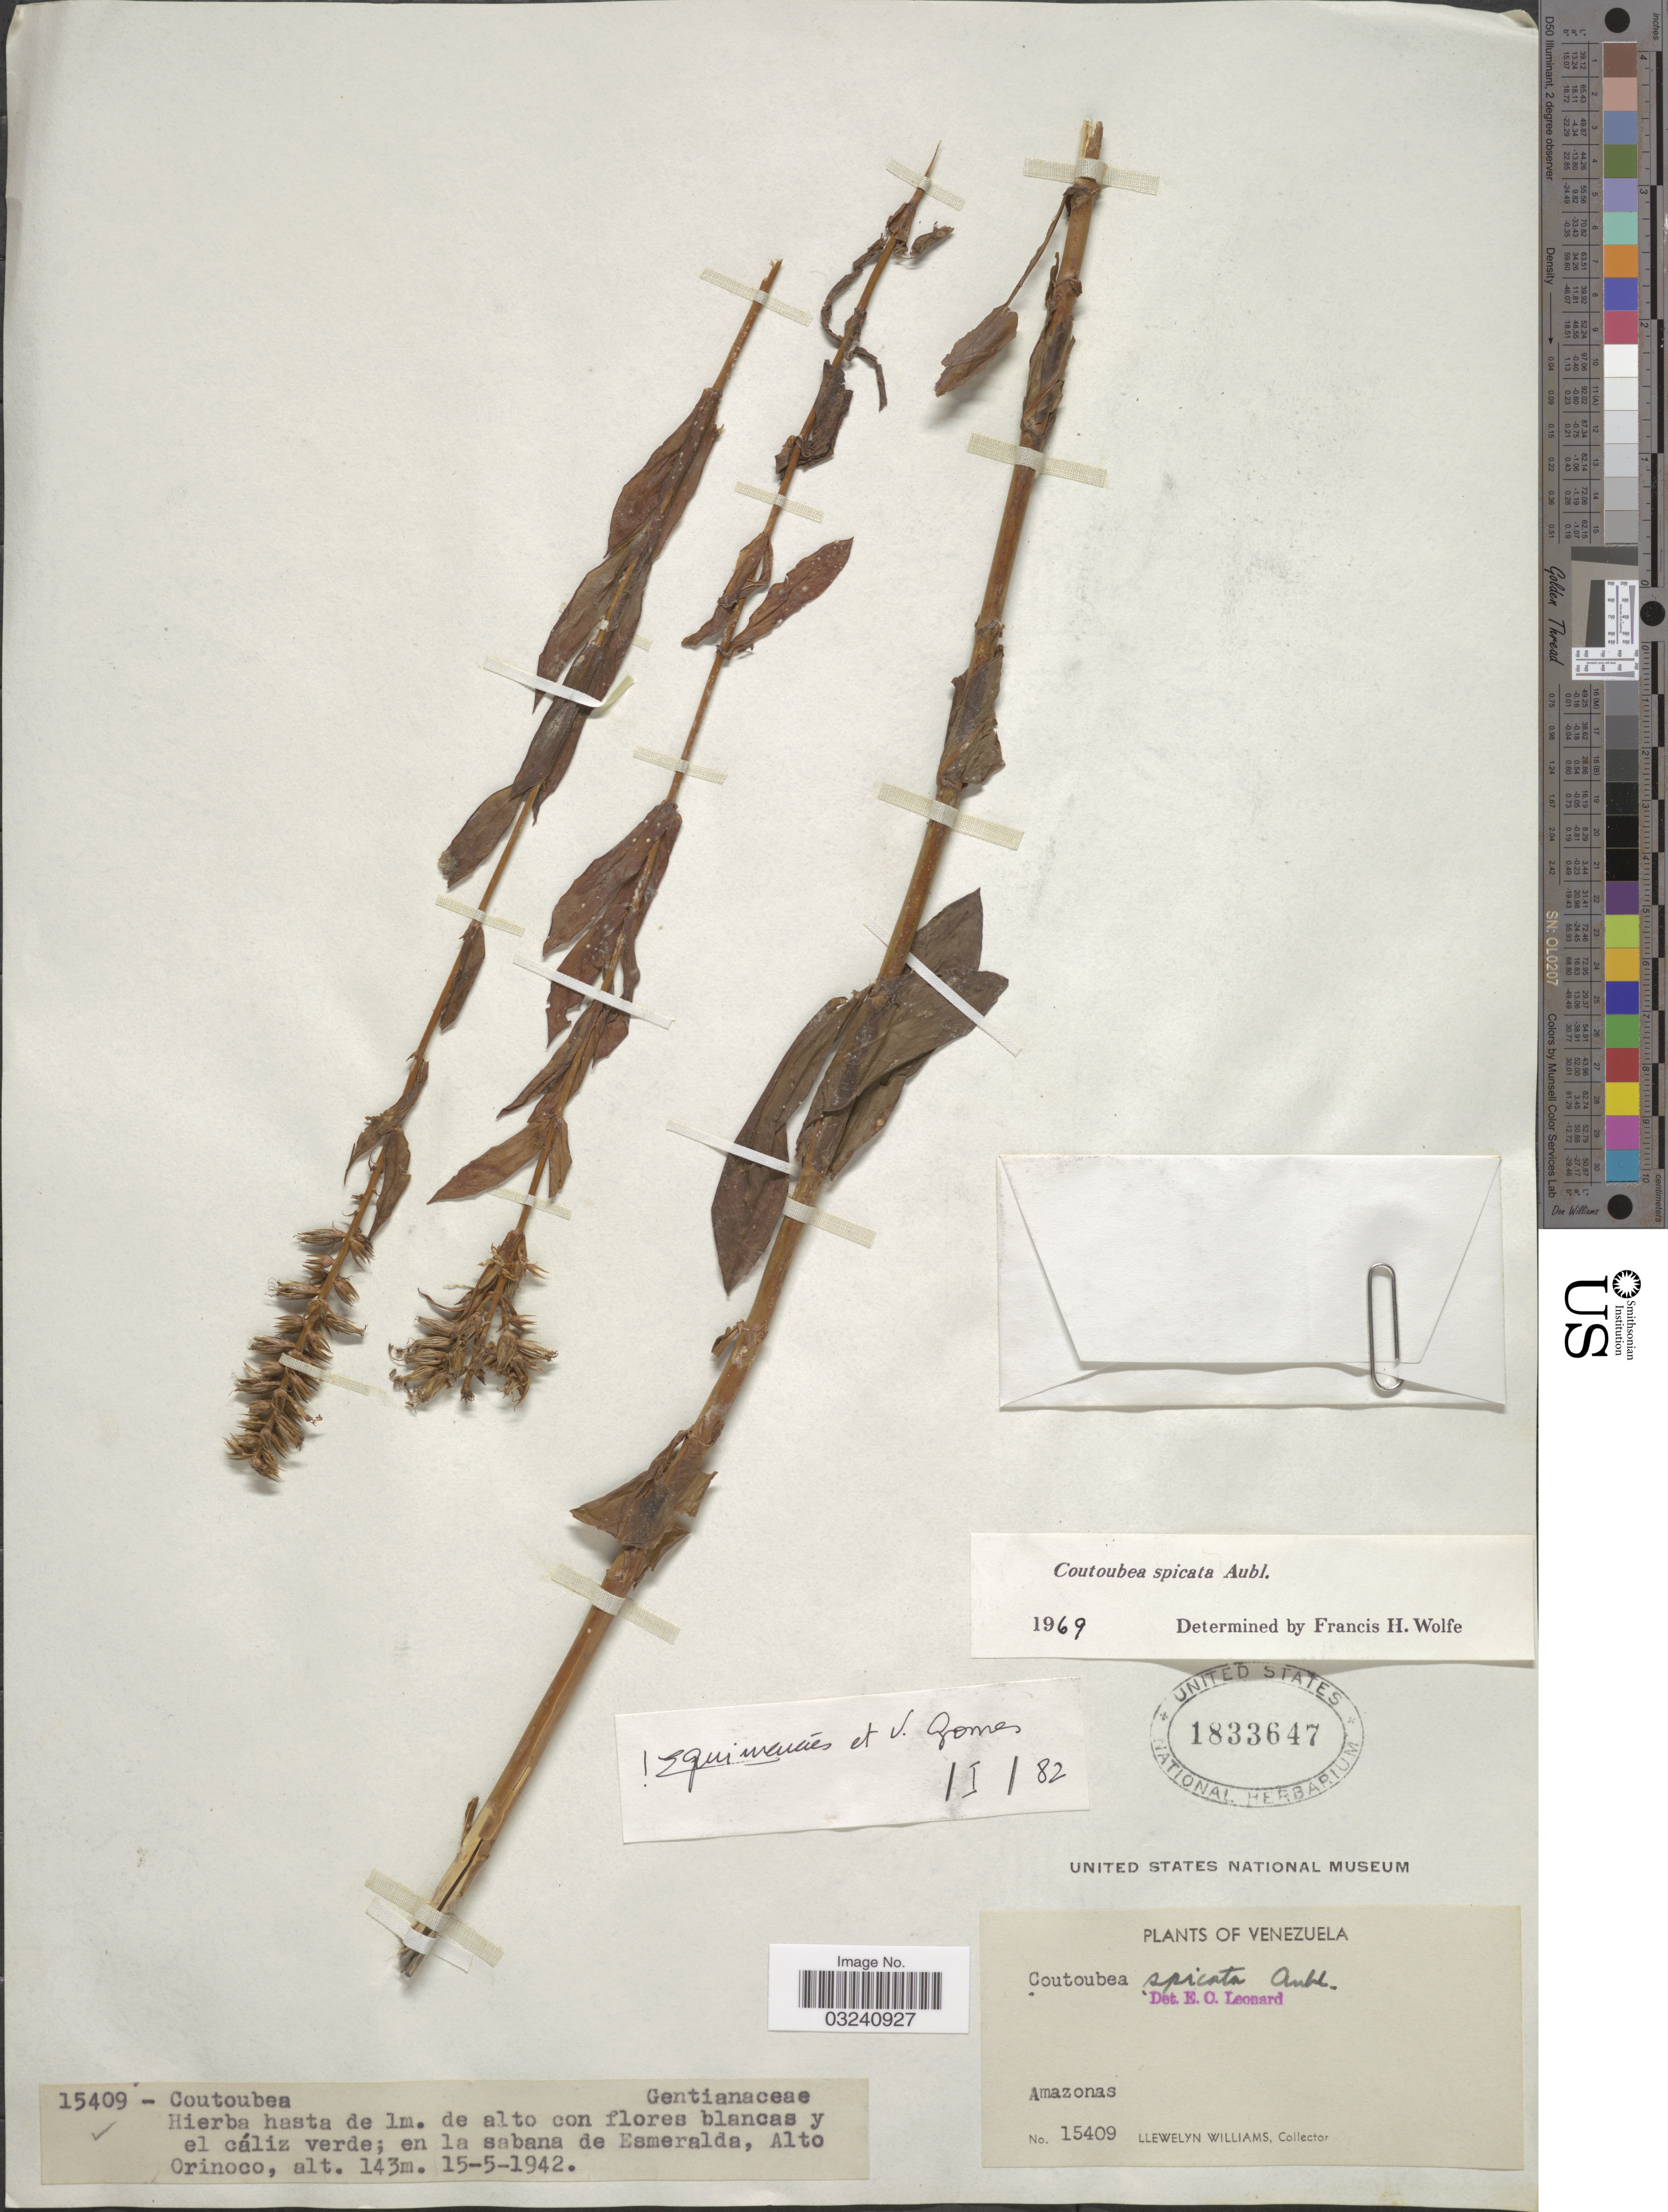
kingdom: Plantae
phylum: Tracheophyta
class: Magnoliopsida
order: Gentianales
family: Gentianaceae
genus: Coutoubea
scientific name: Coutoubea spicata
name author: Aubl.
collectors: Ll. Williams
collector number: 15409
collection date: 1942-05-15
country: Venezuela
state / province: Amazonas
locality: En la sabana de Esmeralda, Alto Orinoco.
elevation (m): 143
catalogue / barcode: US 1833647